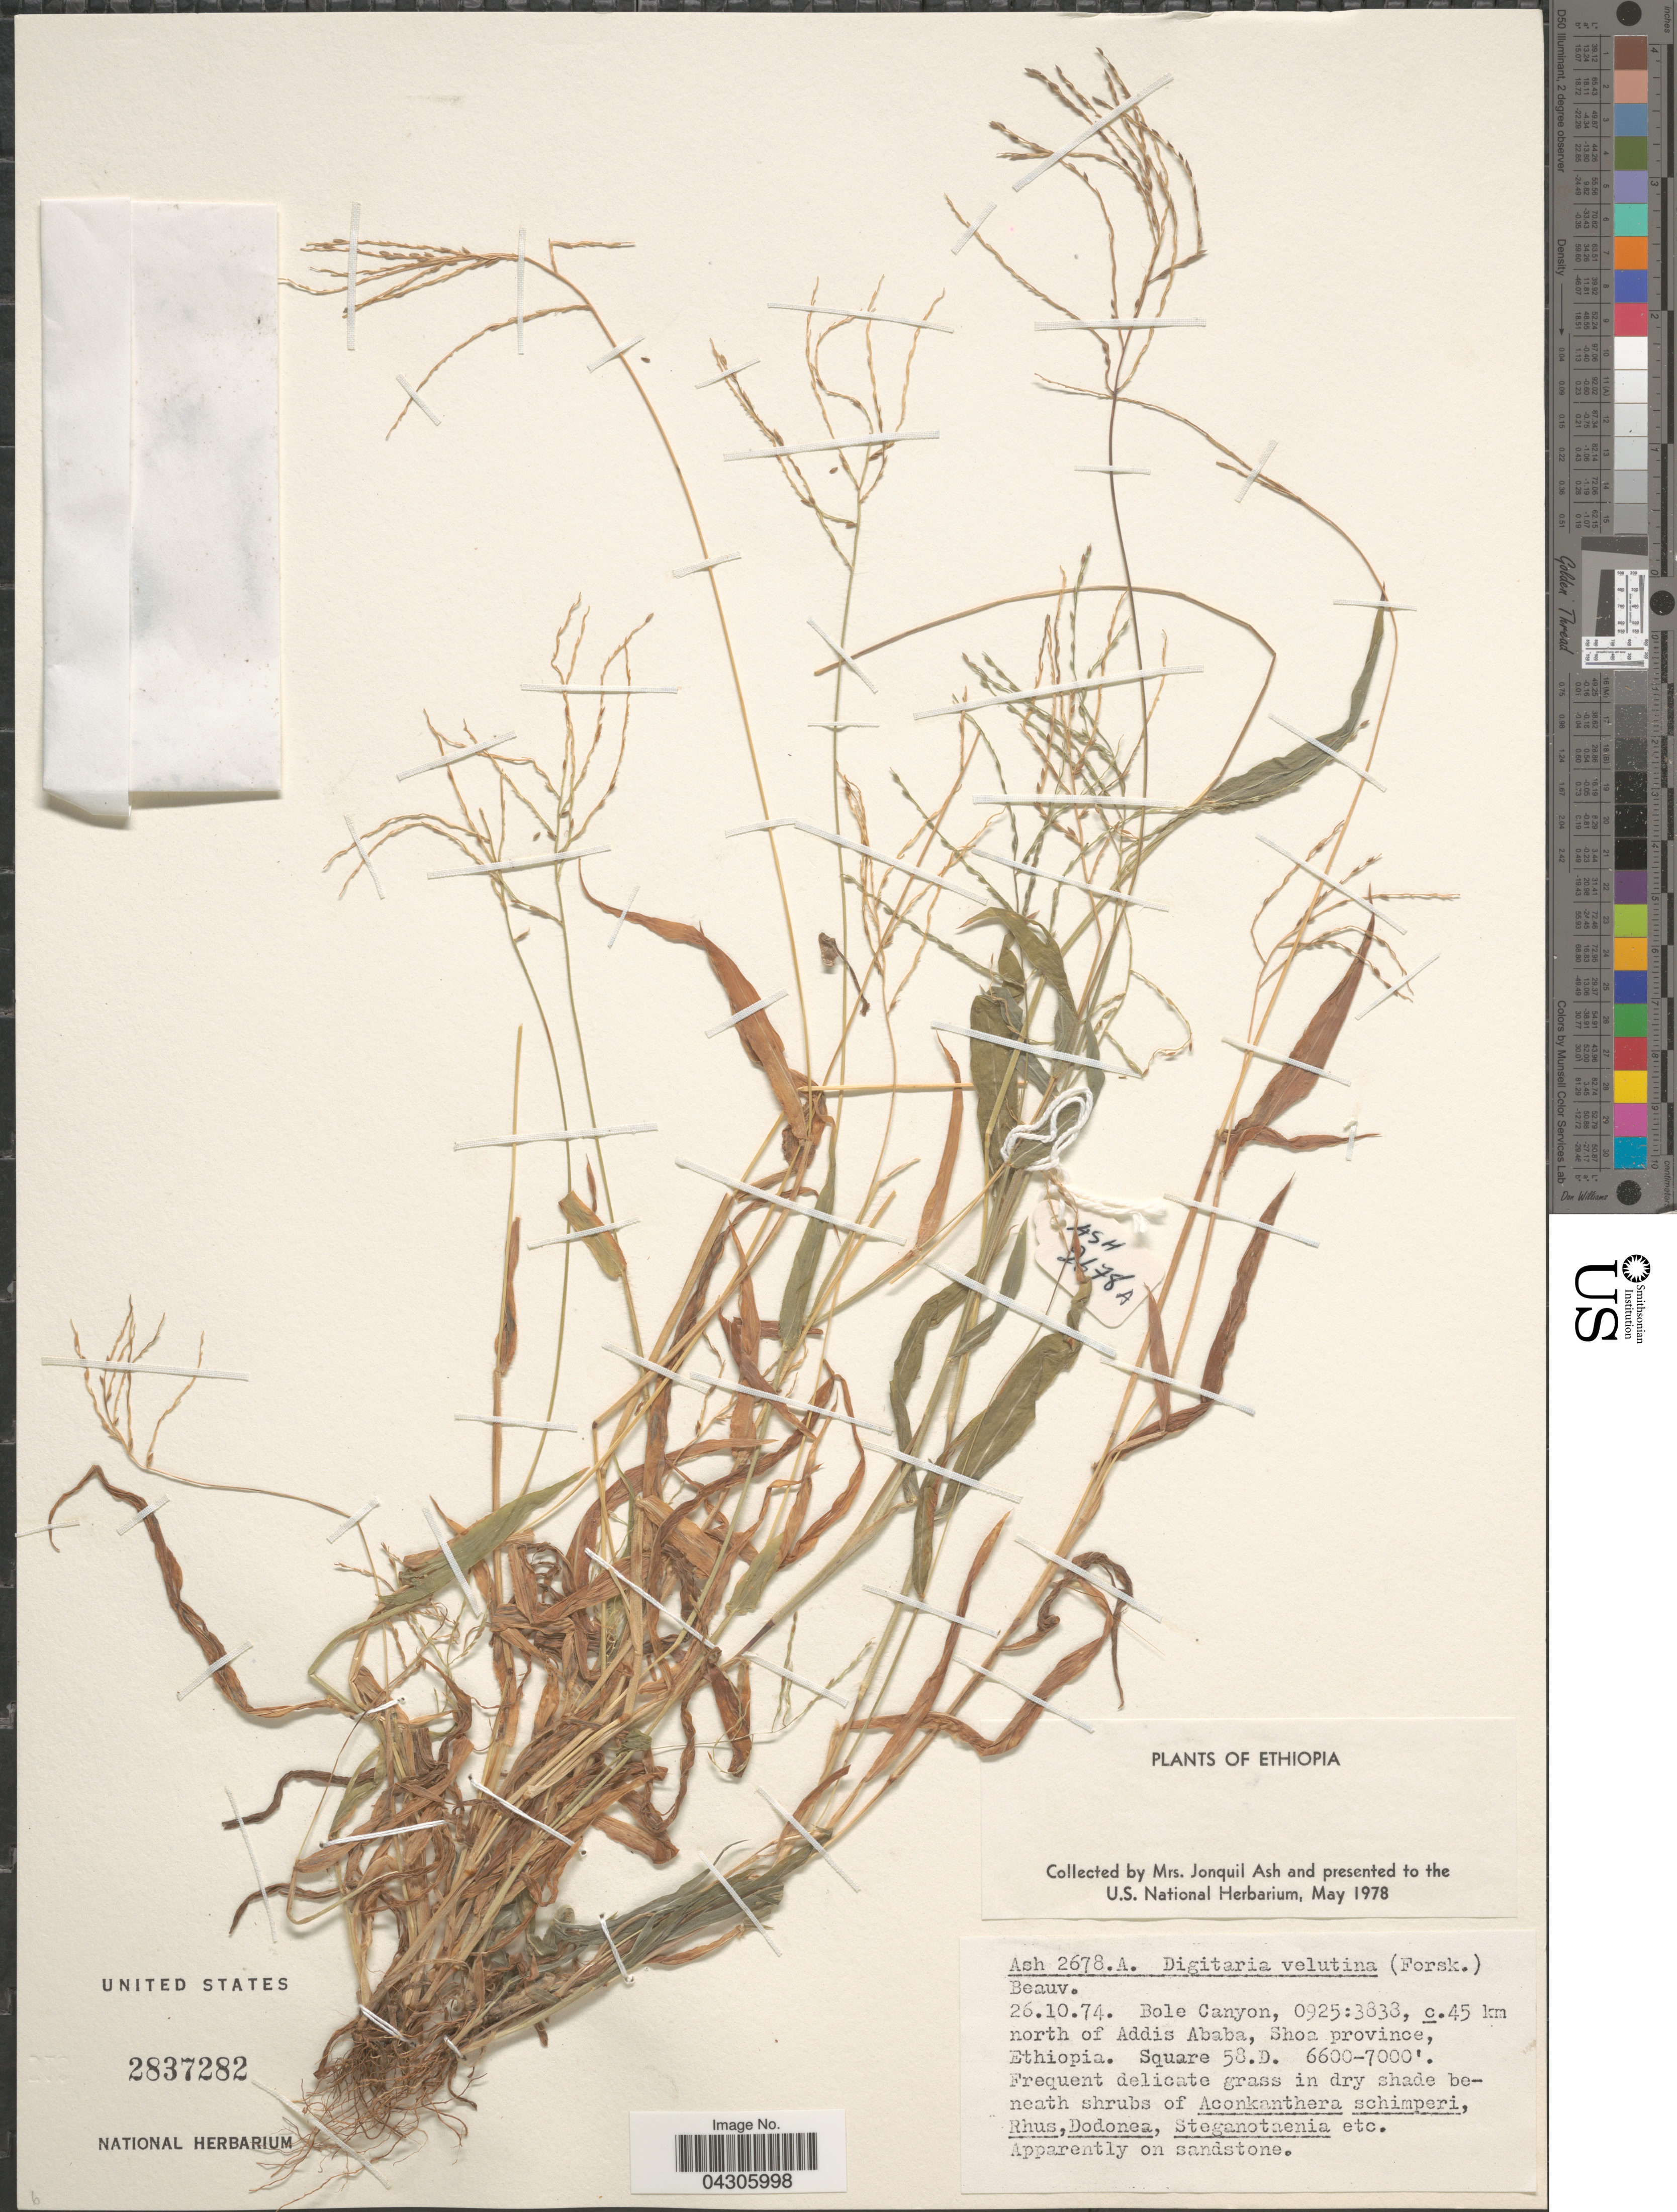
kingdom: Plantae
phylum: Tracheophyta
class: Liliopsida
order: Poales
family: Poaceae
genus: Digitaria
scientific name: Digitaria velutina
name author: (Forssk.) P. Beauv.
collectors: J. Ash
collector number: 2678A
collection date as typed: Transcribed d/m/y: 26/10/74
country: Ethiopia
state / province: Addis Ababa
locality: Bole Canyon, c. 45 km north of Addis Ababa, Shoa province. Square 58.D.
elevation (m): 2012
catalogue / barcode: US 2837282